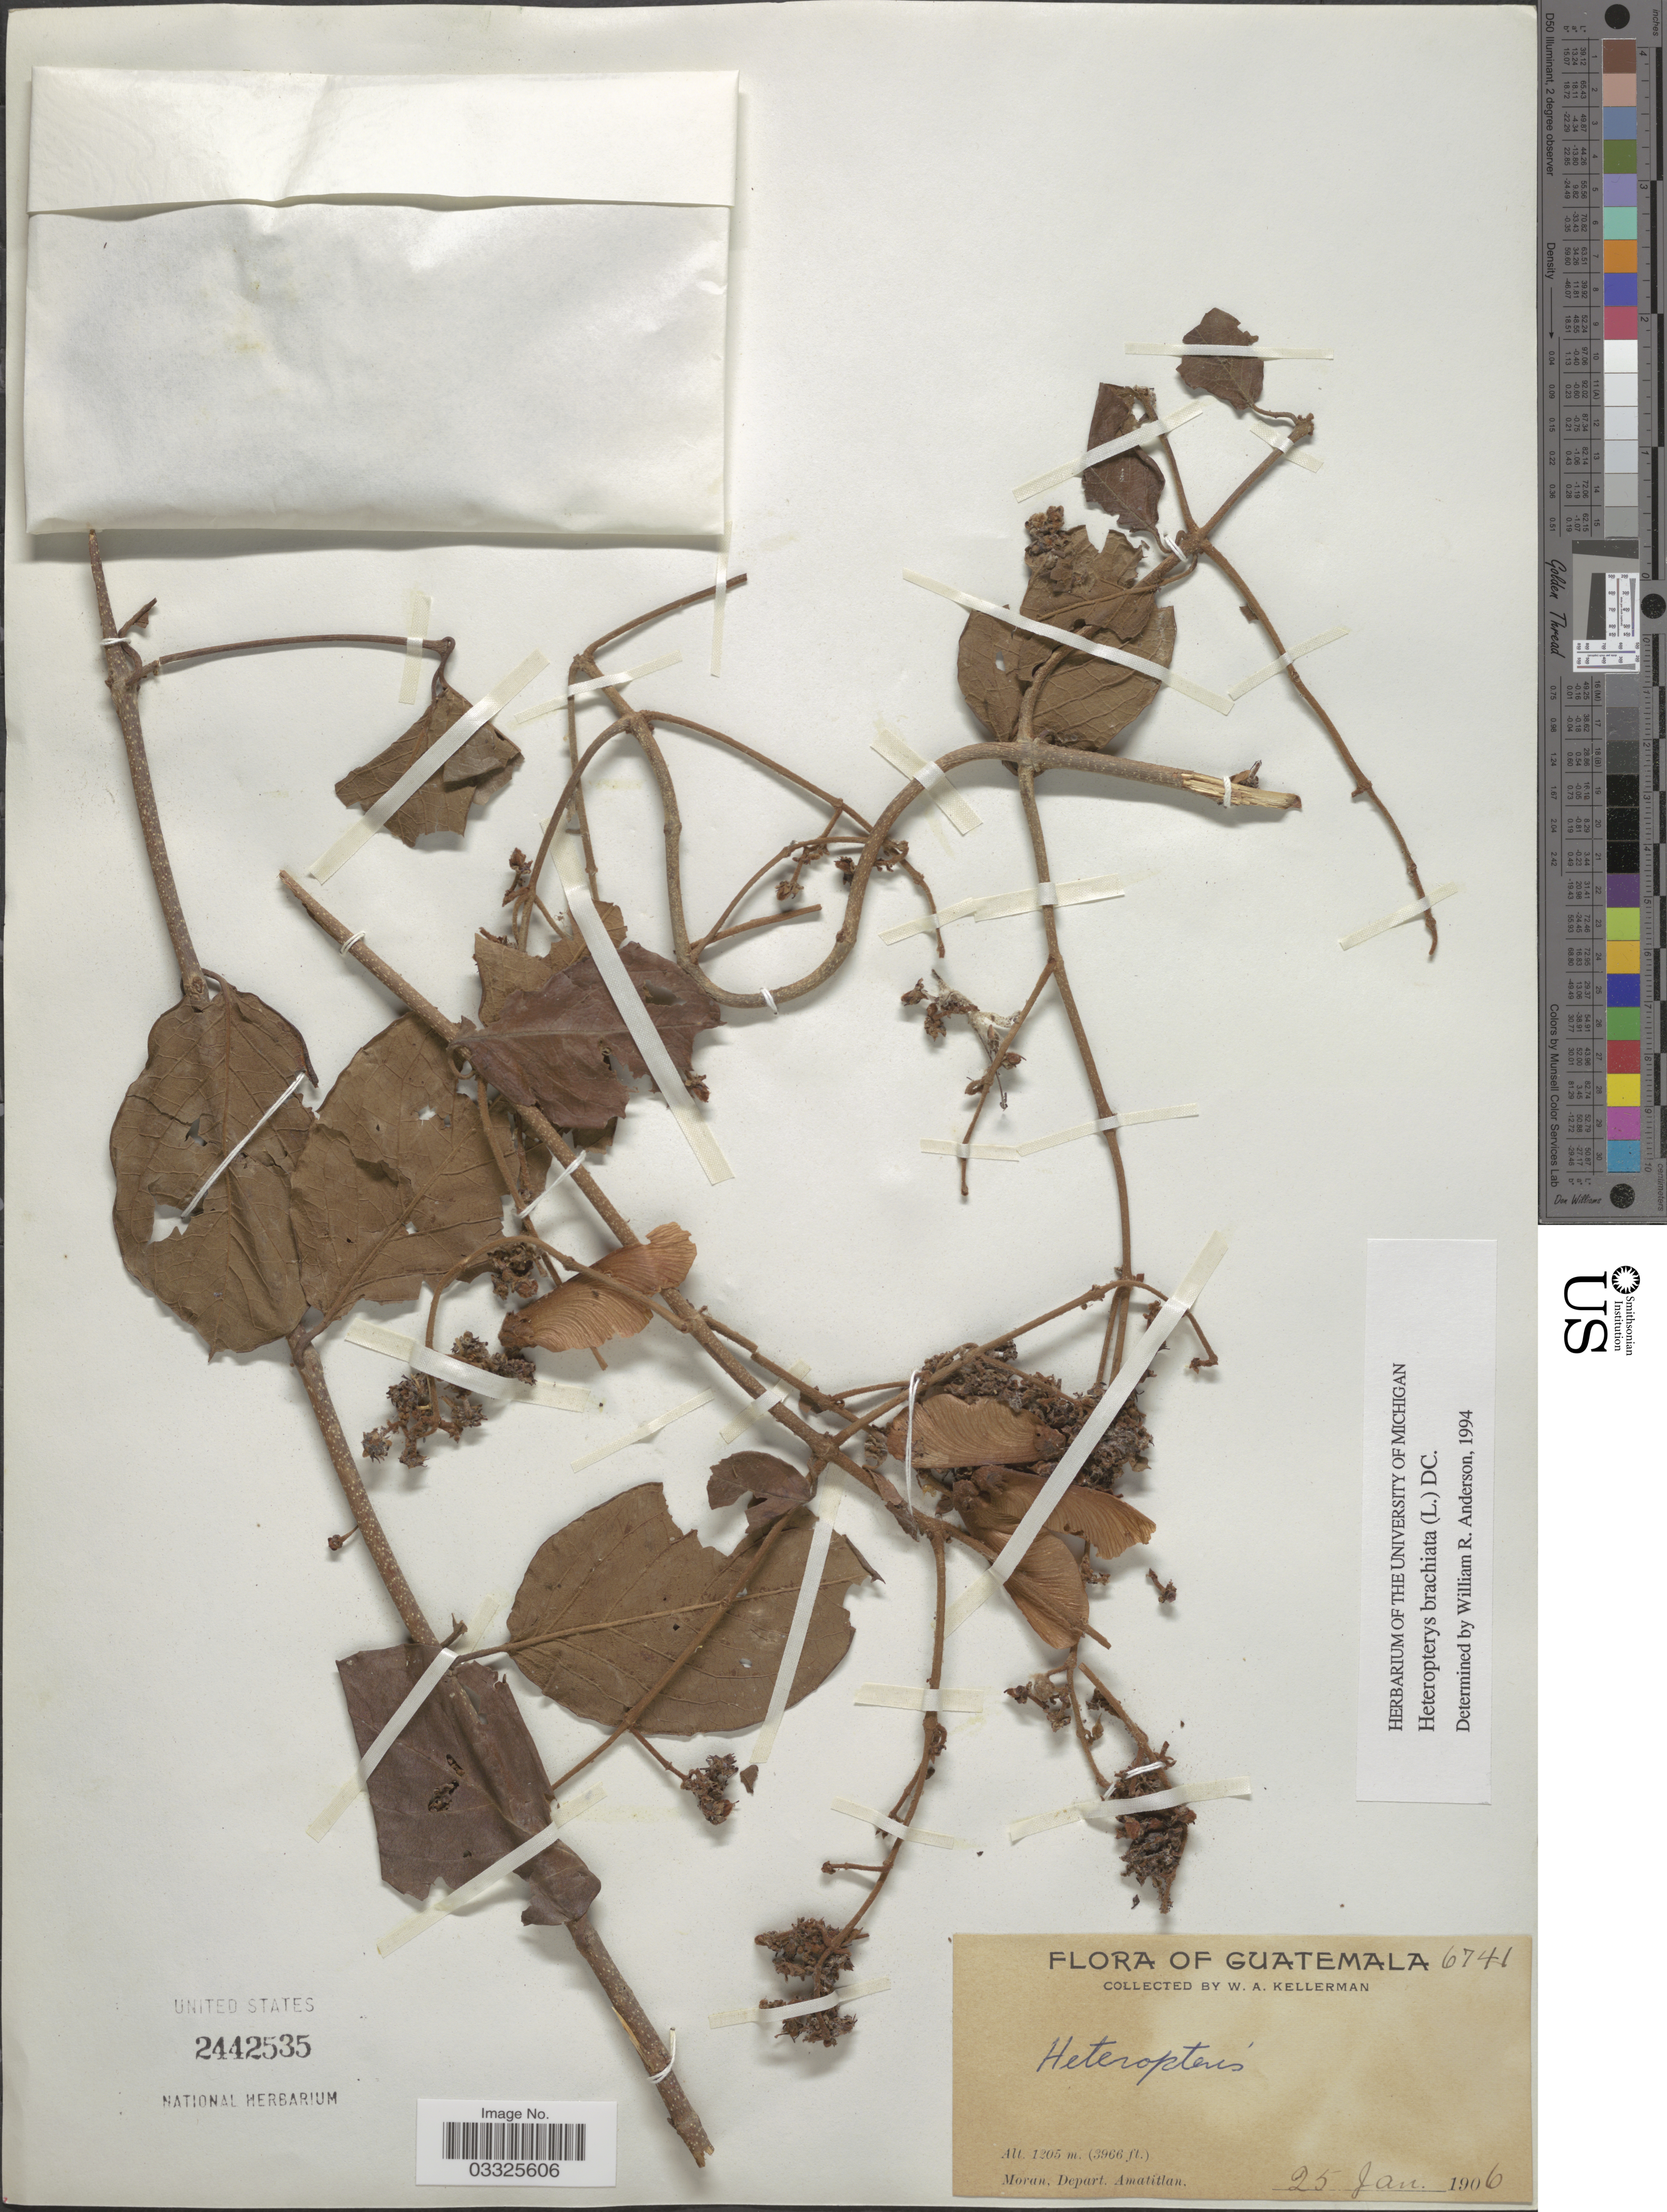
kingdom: Plantae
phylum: Tracheophyta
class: Magnoliopsida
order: Malpighiales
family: Malpighiaceae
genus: Heteropterys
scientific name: Heteropterys brachiata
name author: (L.) DC.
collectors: W. Kellerman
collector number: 6741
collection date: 1906-01-25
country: Guatemala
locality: Moran, Depart. Amatítlan.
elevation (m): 1205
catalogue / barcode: US 2442535